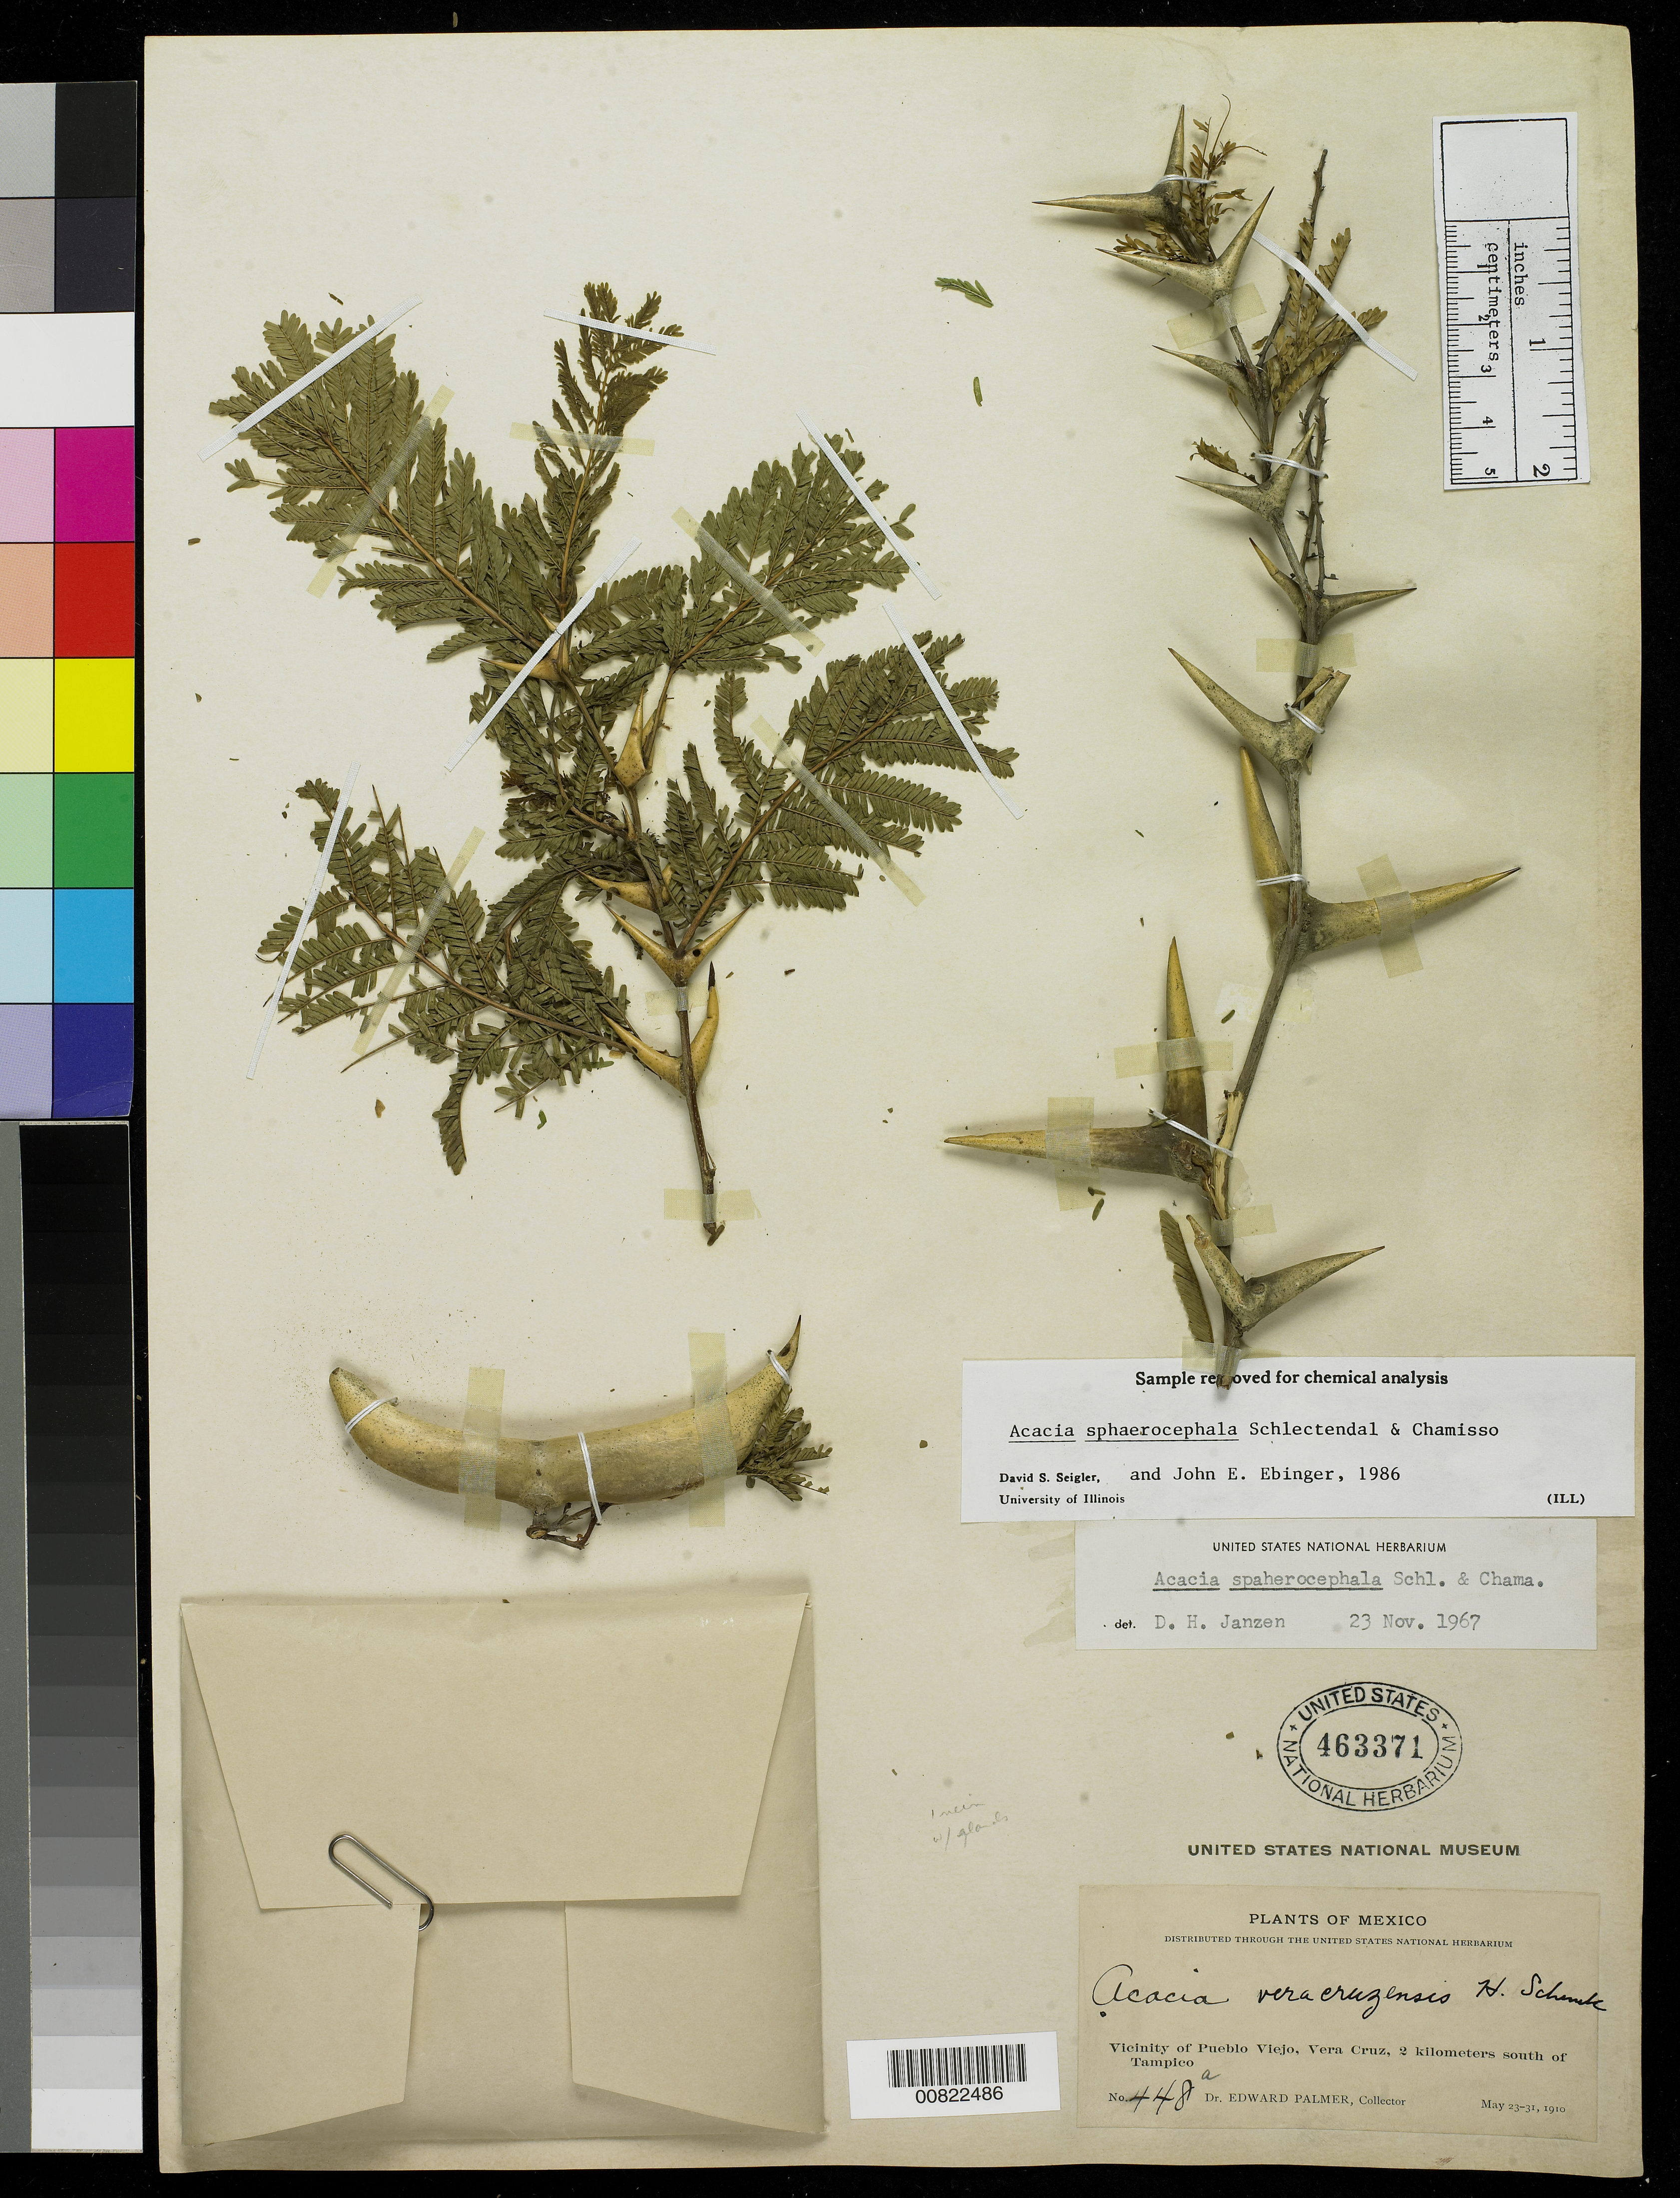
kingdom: Plantae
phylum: Tracheophyta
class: Magnoliopsida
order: Fabales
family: Fabaceae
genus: Vachellia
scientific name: Vachellia sphaerocephala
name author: (Cham. & Schltdl.) Seigler & Ebinger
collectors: E. Palmer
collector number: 448a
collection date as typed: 23 May 1910 to 31 May 1910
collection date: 1910-05-23/1910-05-31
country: Mexico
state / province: Veracruz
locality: Vicinity of Pueblo Viejo, Veracruz, 2 kilometers south of Tampico.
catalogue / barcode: US 463371